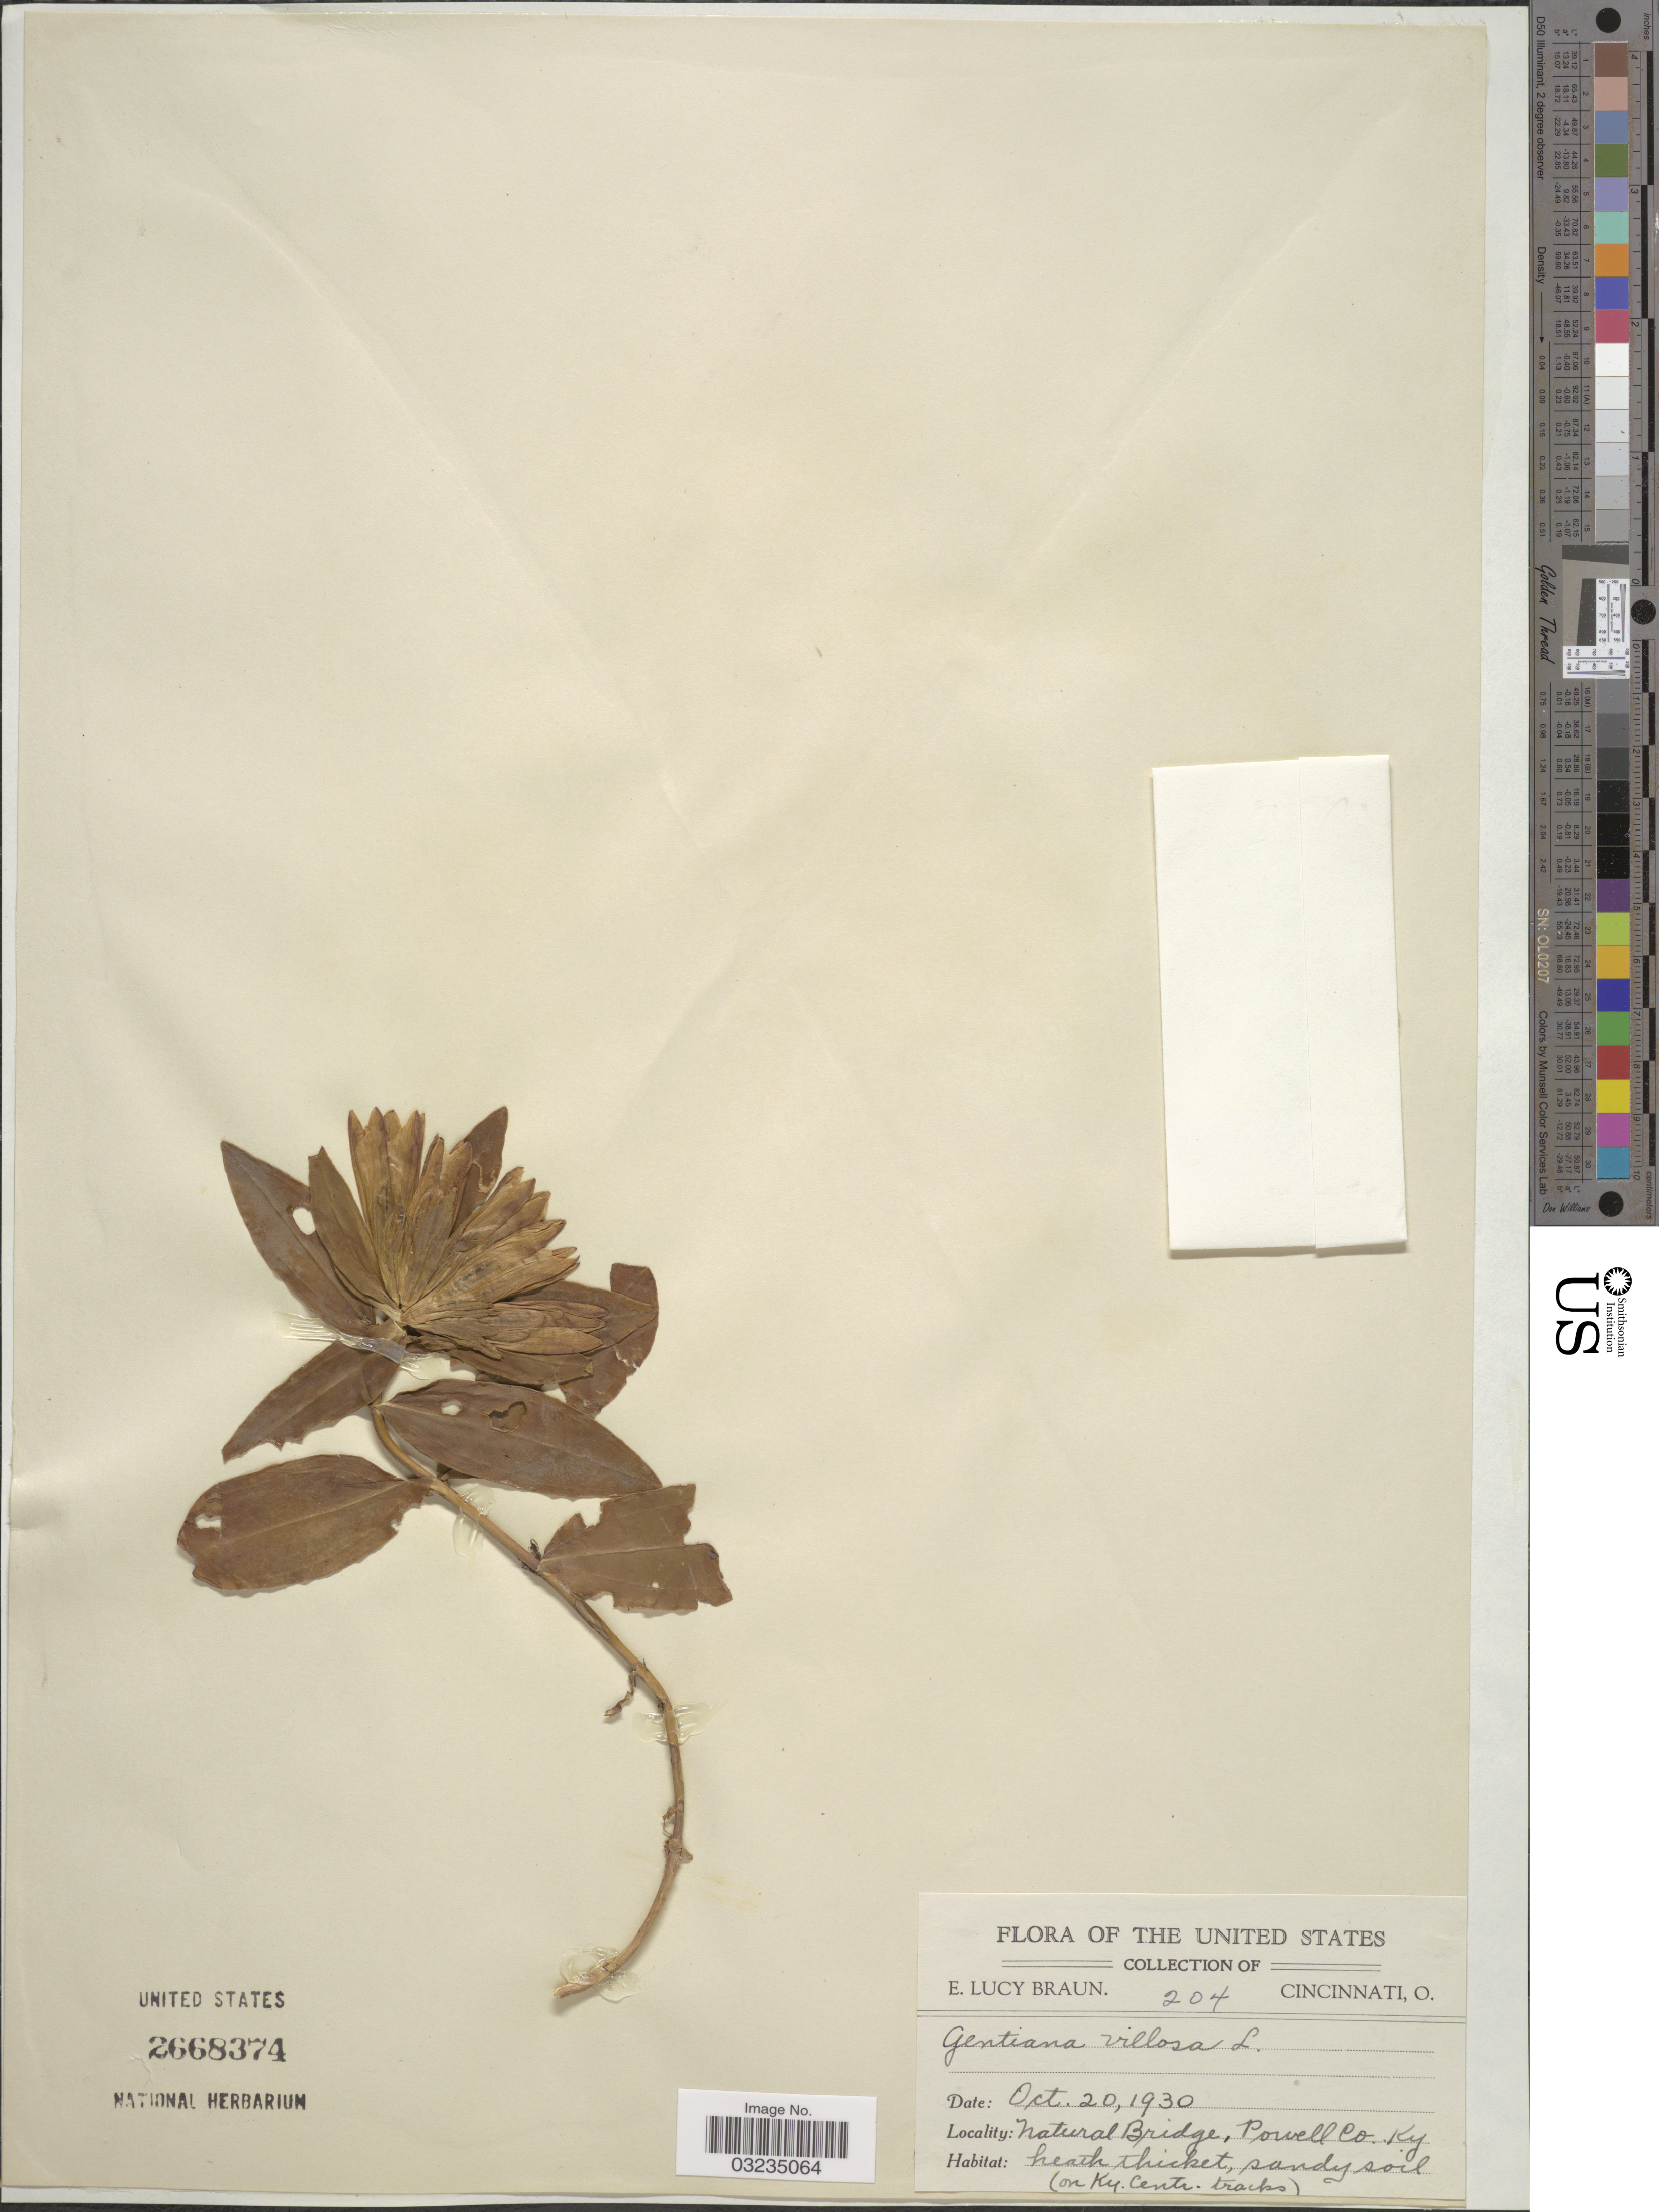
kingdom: Plantae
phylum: Tracheophyta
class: Magnoliopsida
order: Gentianales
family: Gentianaceae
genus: Gentiana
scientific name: Gentiana villosa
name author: L.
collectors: E. Braun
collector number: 204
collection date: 1930-10-20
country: United States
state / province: Kentucky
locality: Natural Bridge, Powell Co. Ky. (On Ky. Centr. tracks).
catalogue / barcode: US 2668374